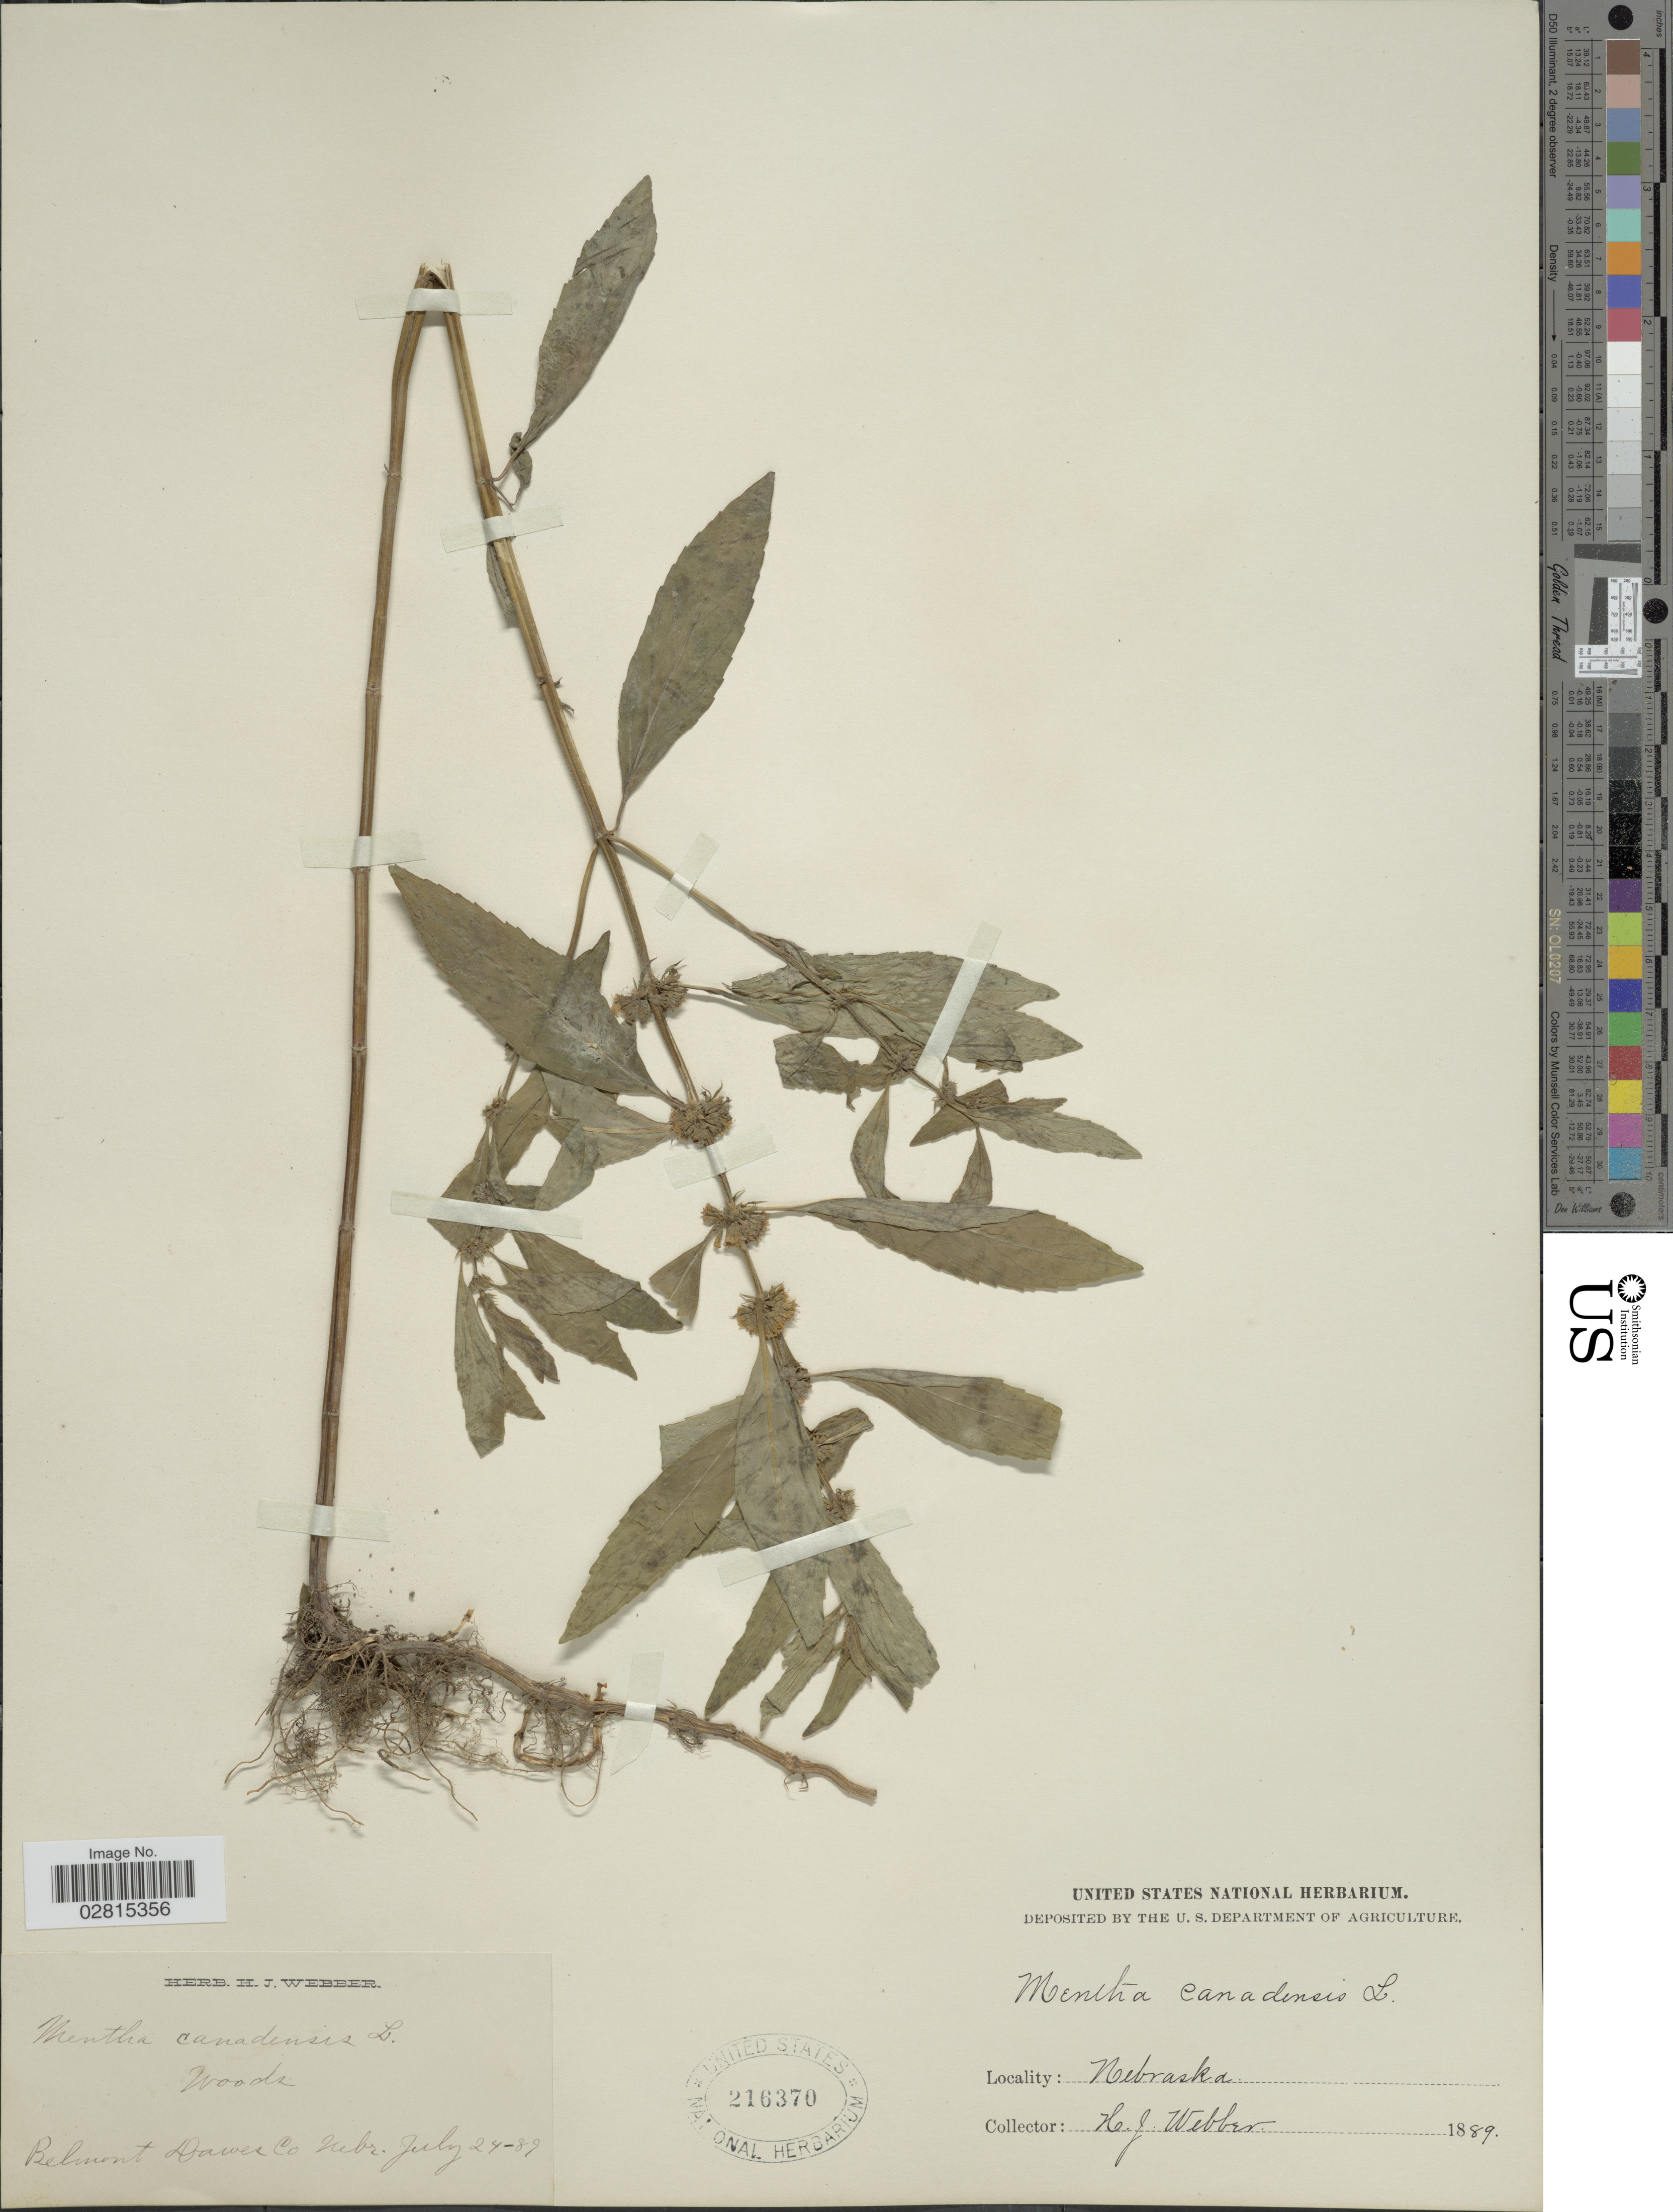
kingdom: Plantae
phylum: Tracheophyta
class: Magnoliopsida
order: Lamiales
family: Lamiaceae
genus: Mentha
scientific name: Mentha canadensis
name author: L.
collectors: H. Webber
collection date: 1889-07-24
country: United States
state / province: Nebraska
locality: Belmont Dawes Co.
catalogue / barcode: US 216370